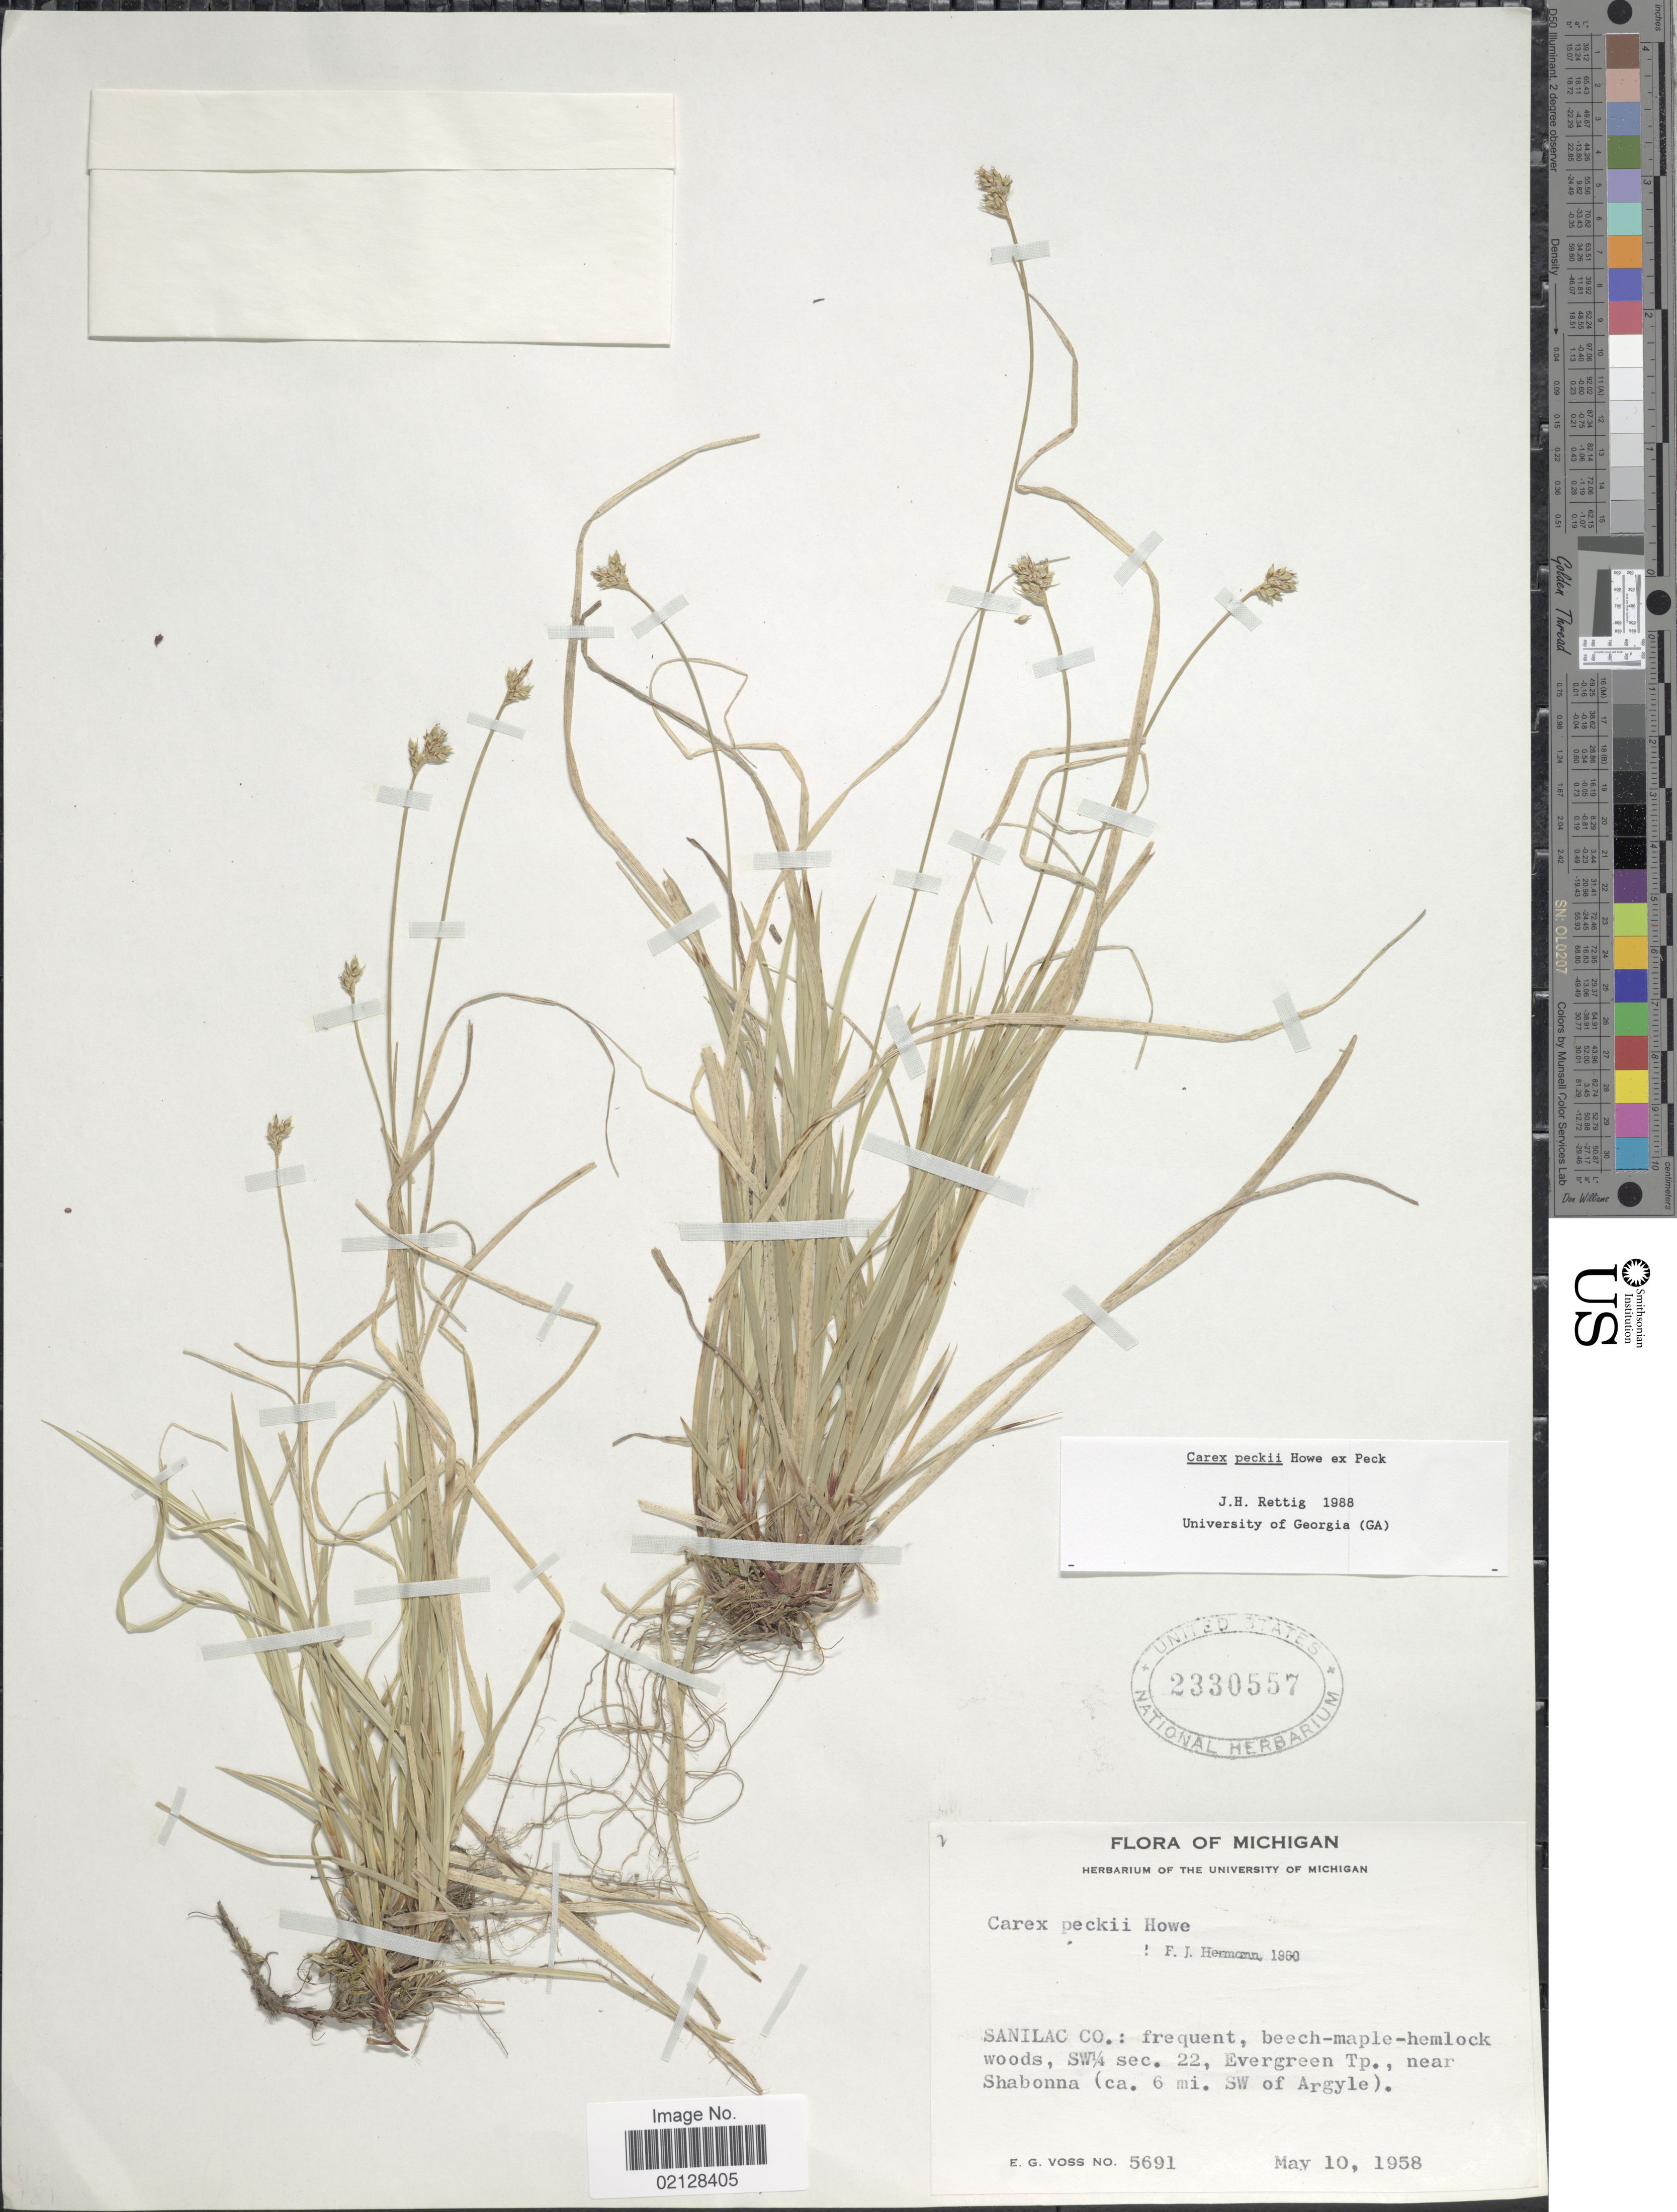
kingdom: Plantae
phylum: Tracheophyta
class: Liliopsida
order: Poales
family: Cyperaceae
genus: Carex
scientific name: Carex peckii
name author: Howe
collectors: E. G. Voss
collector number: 5691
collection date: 1958-05-10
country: United States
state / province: Michigan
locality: Sanilac Co.: SW¼ sec. 22, Evergreen Tp., near Shabonna (6 mi. SW of Argyle)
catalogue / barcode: US 2330557